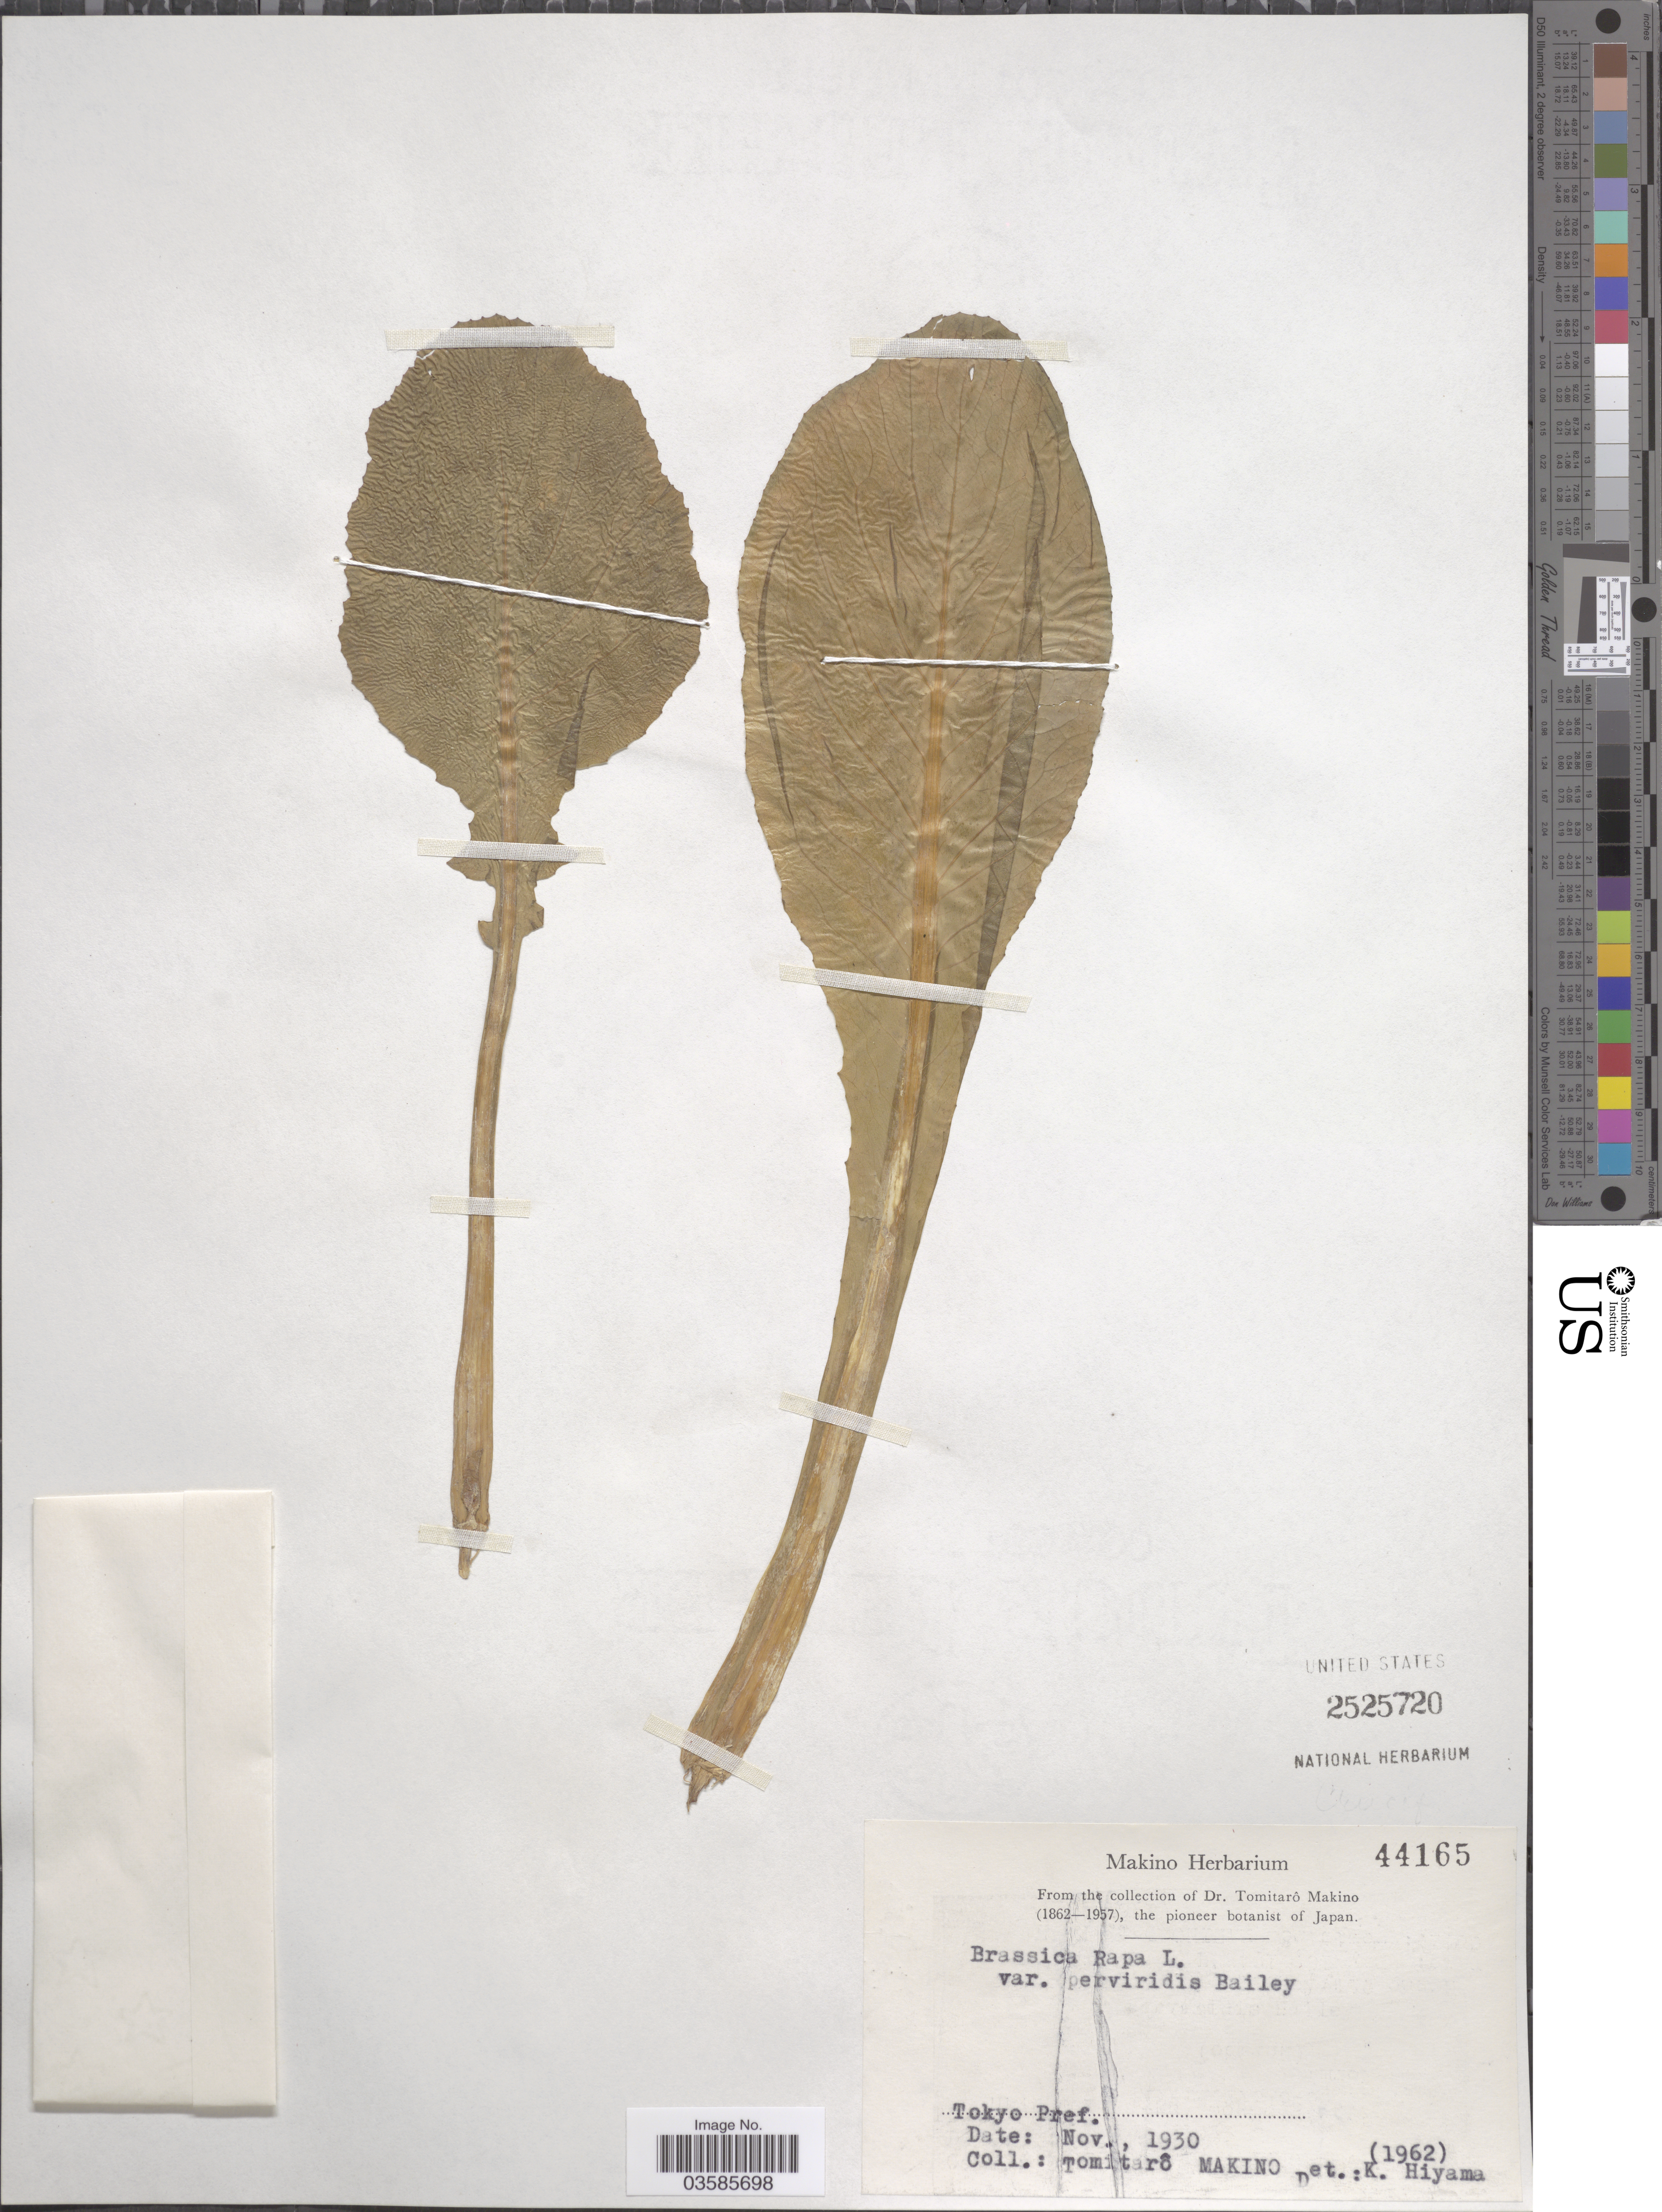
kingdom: Plantae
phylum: Tracheophyta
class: Magnoliopsida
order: Brassicales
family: Brassicaceae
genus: Brassica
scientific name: Brassica rapa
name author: L.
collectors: T. Makino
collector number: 44165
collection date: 1930-11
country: Japan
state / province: Tokyo, Federal City of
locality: Tokyo Pref.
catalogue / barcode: US 2525720